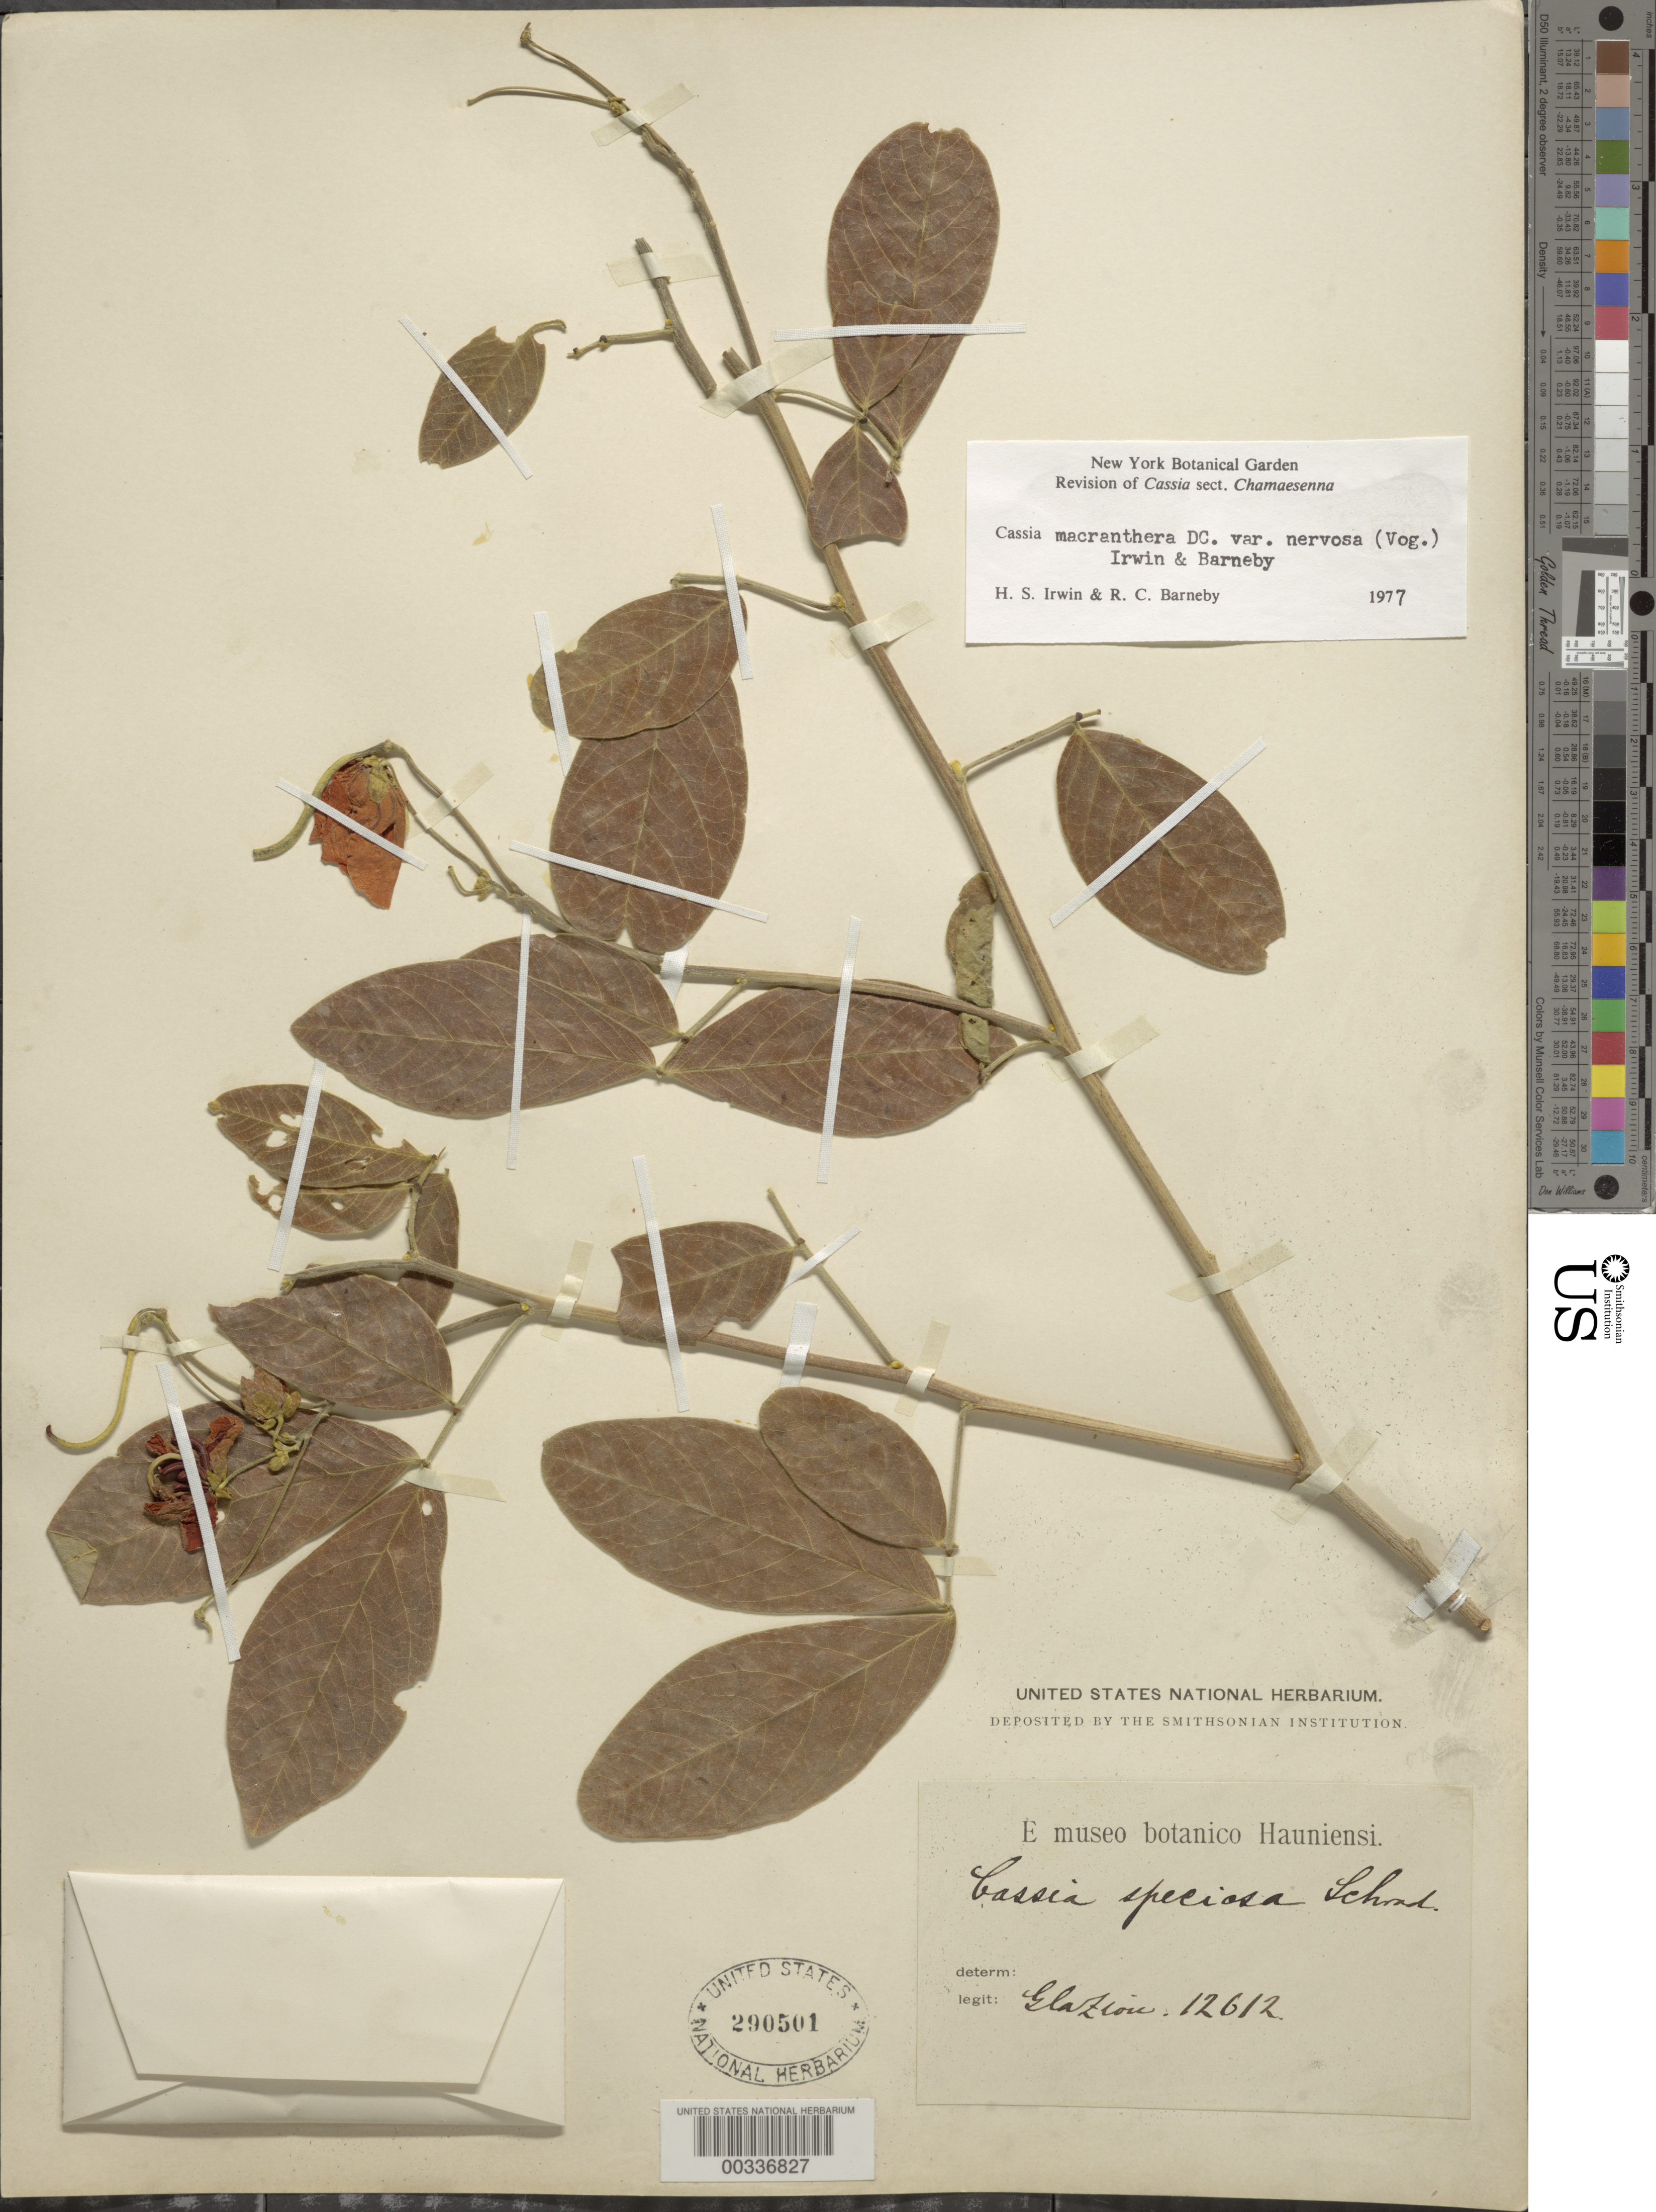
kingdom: Plantae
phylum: Tracheophyta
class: Magnoliopsida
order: Fabales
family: Fabaceae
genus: Senna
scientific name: Senna macranthera var. nervosa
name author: (Vogel) H.S. Irwin & Barneby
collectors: A. F. M. Glaziou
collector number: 12612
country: Germany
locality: Gorgenthal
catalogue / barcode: US 290501